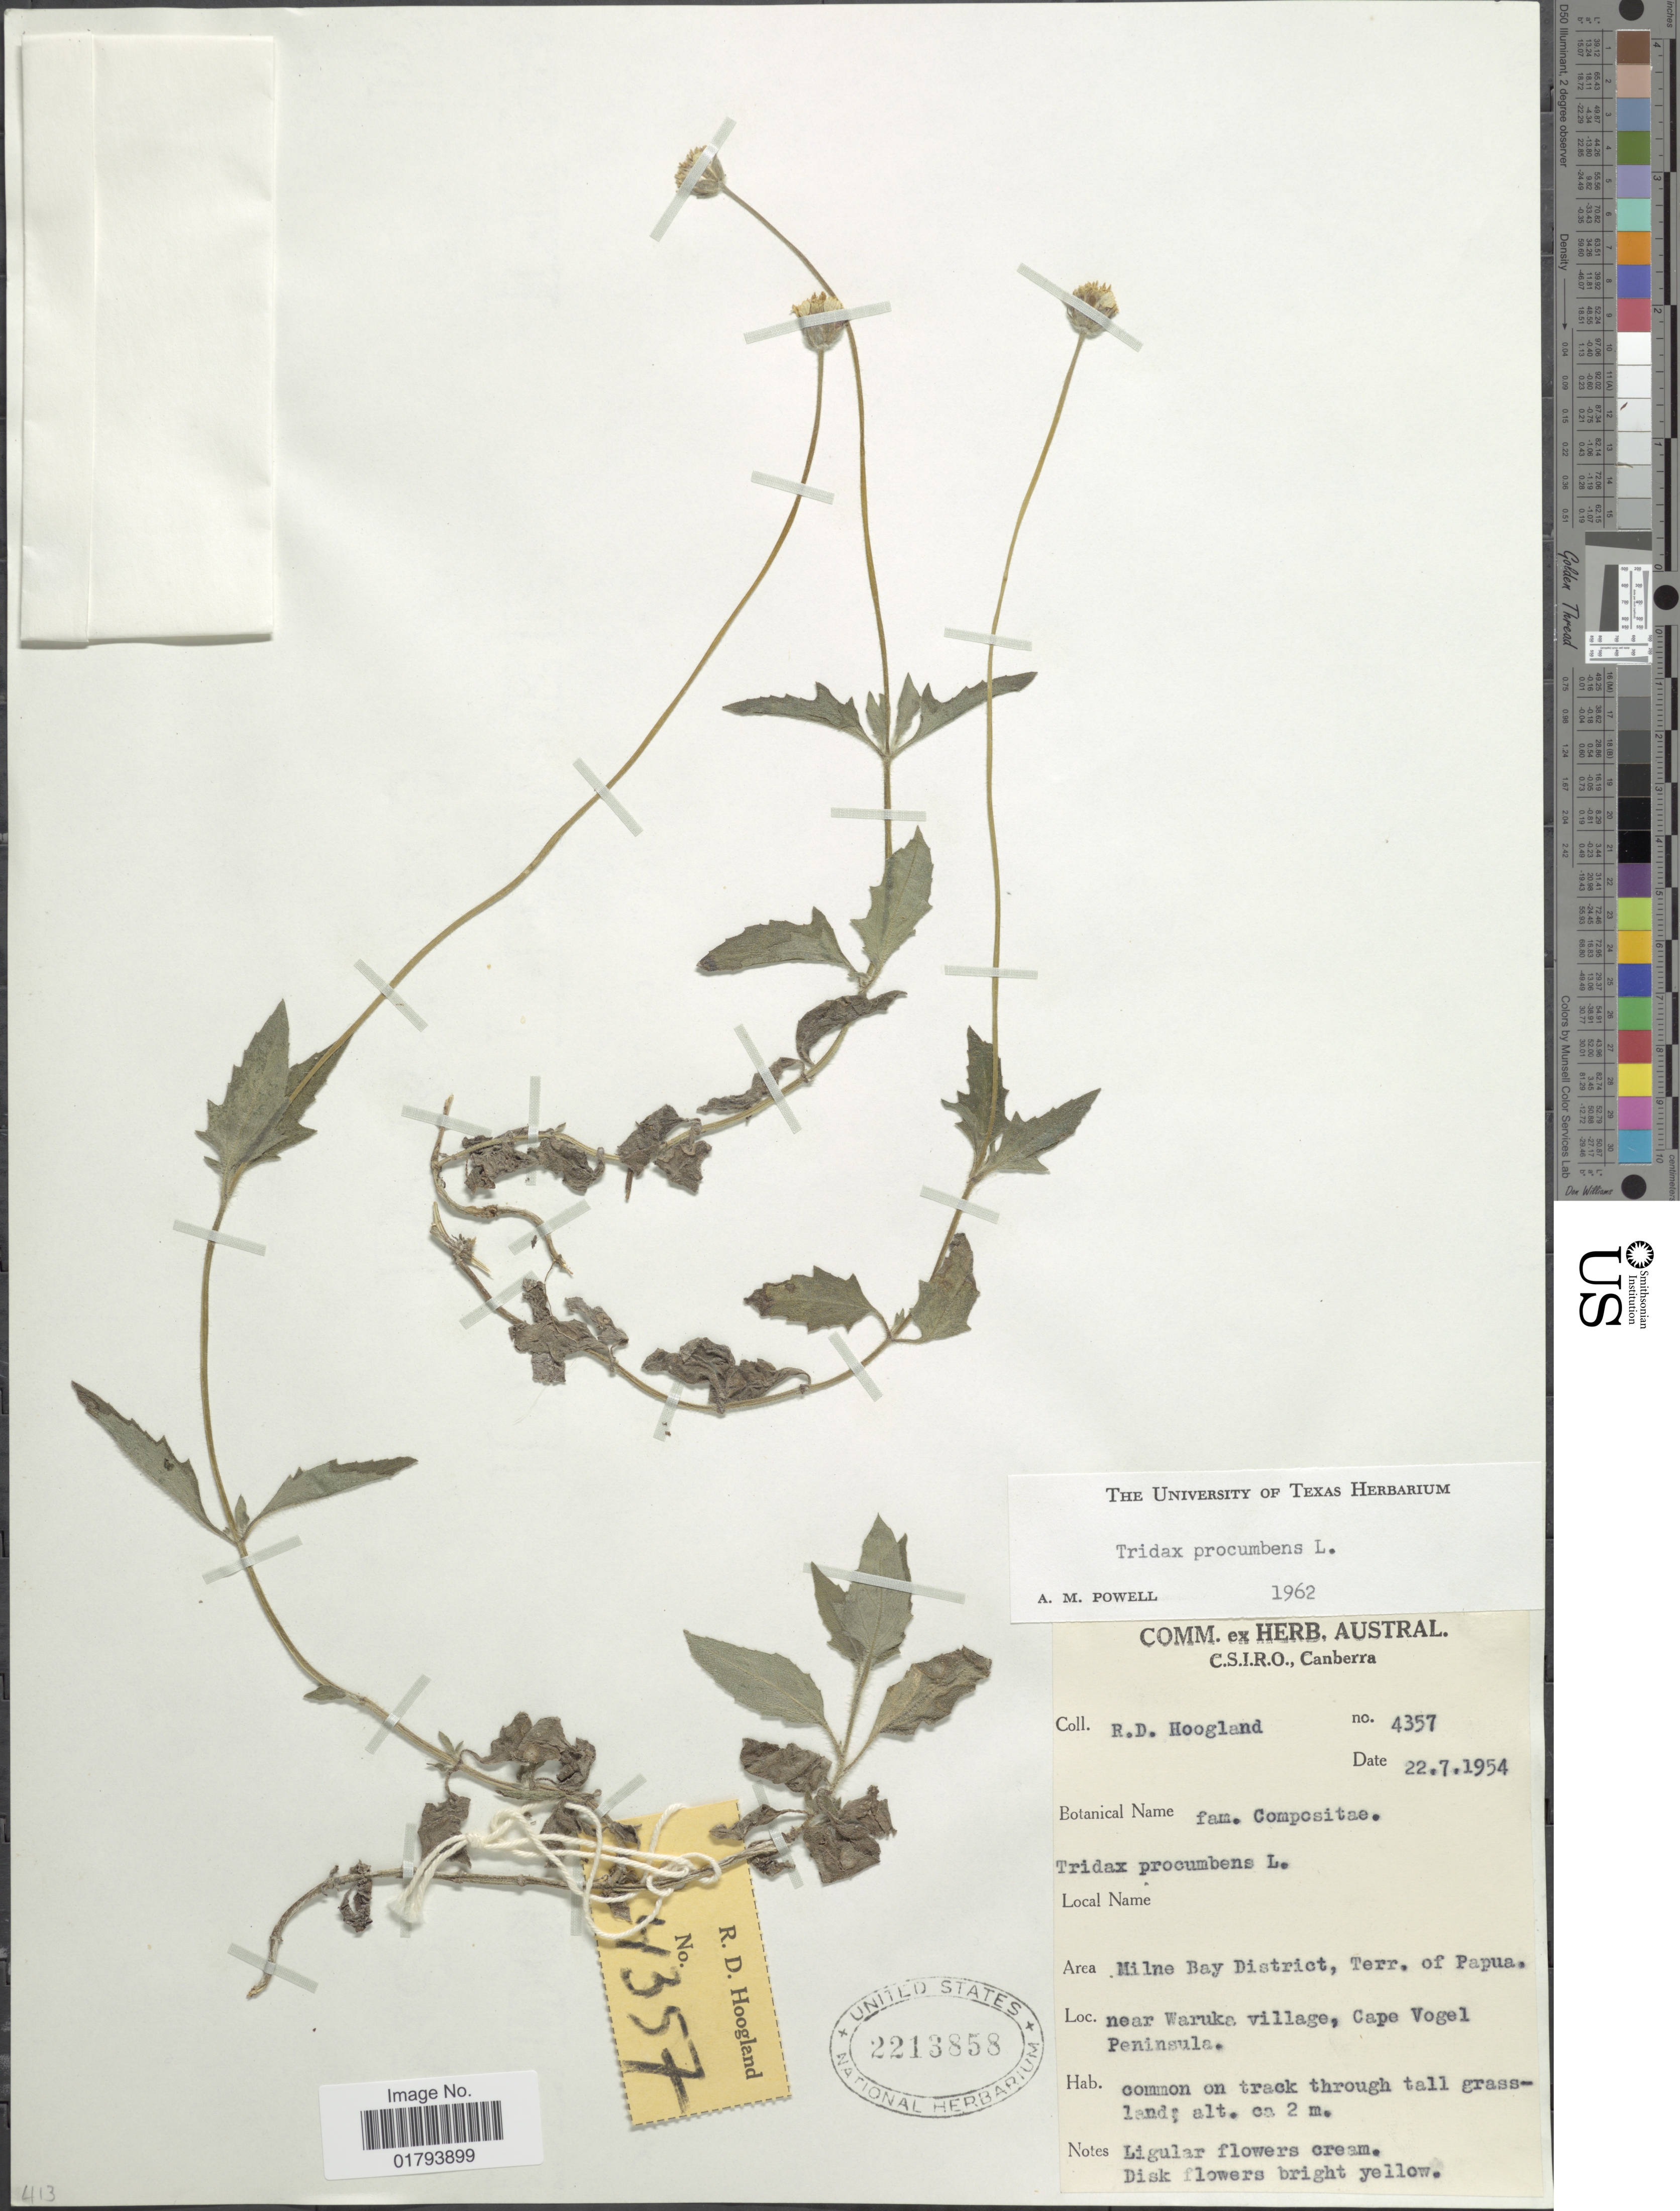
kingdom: Plantae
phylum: Tracheophyta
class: Magnoliopsida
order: Asterales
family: Asteraceae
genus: Tridax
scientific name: Tridax procumbens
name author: L.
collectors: R. D. Hoogland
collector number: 4357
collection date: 1954-07-22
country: Papua New Guinea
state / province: Milne Bay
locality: Milne Bay District, Terr. of Papua, near Waruke village, Cape Vogel Peninsula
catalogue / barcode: US 2213858